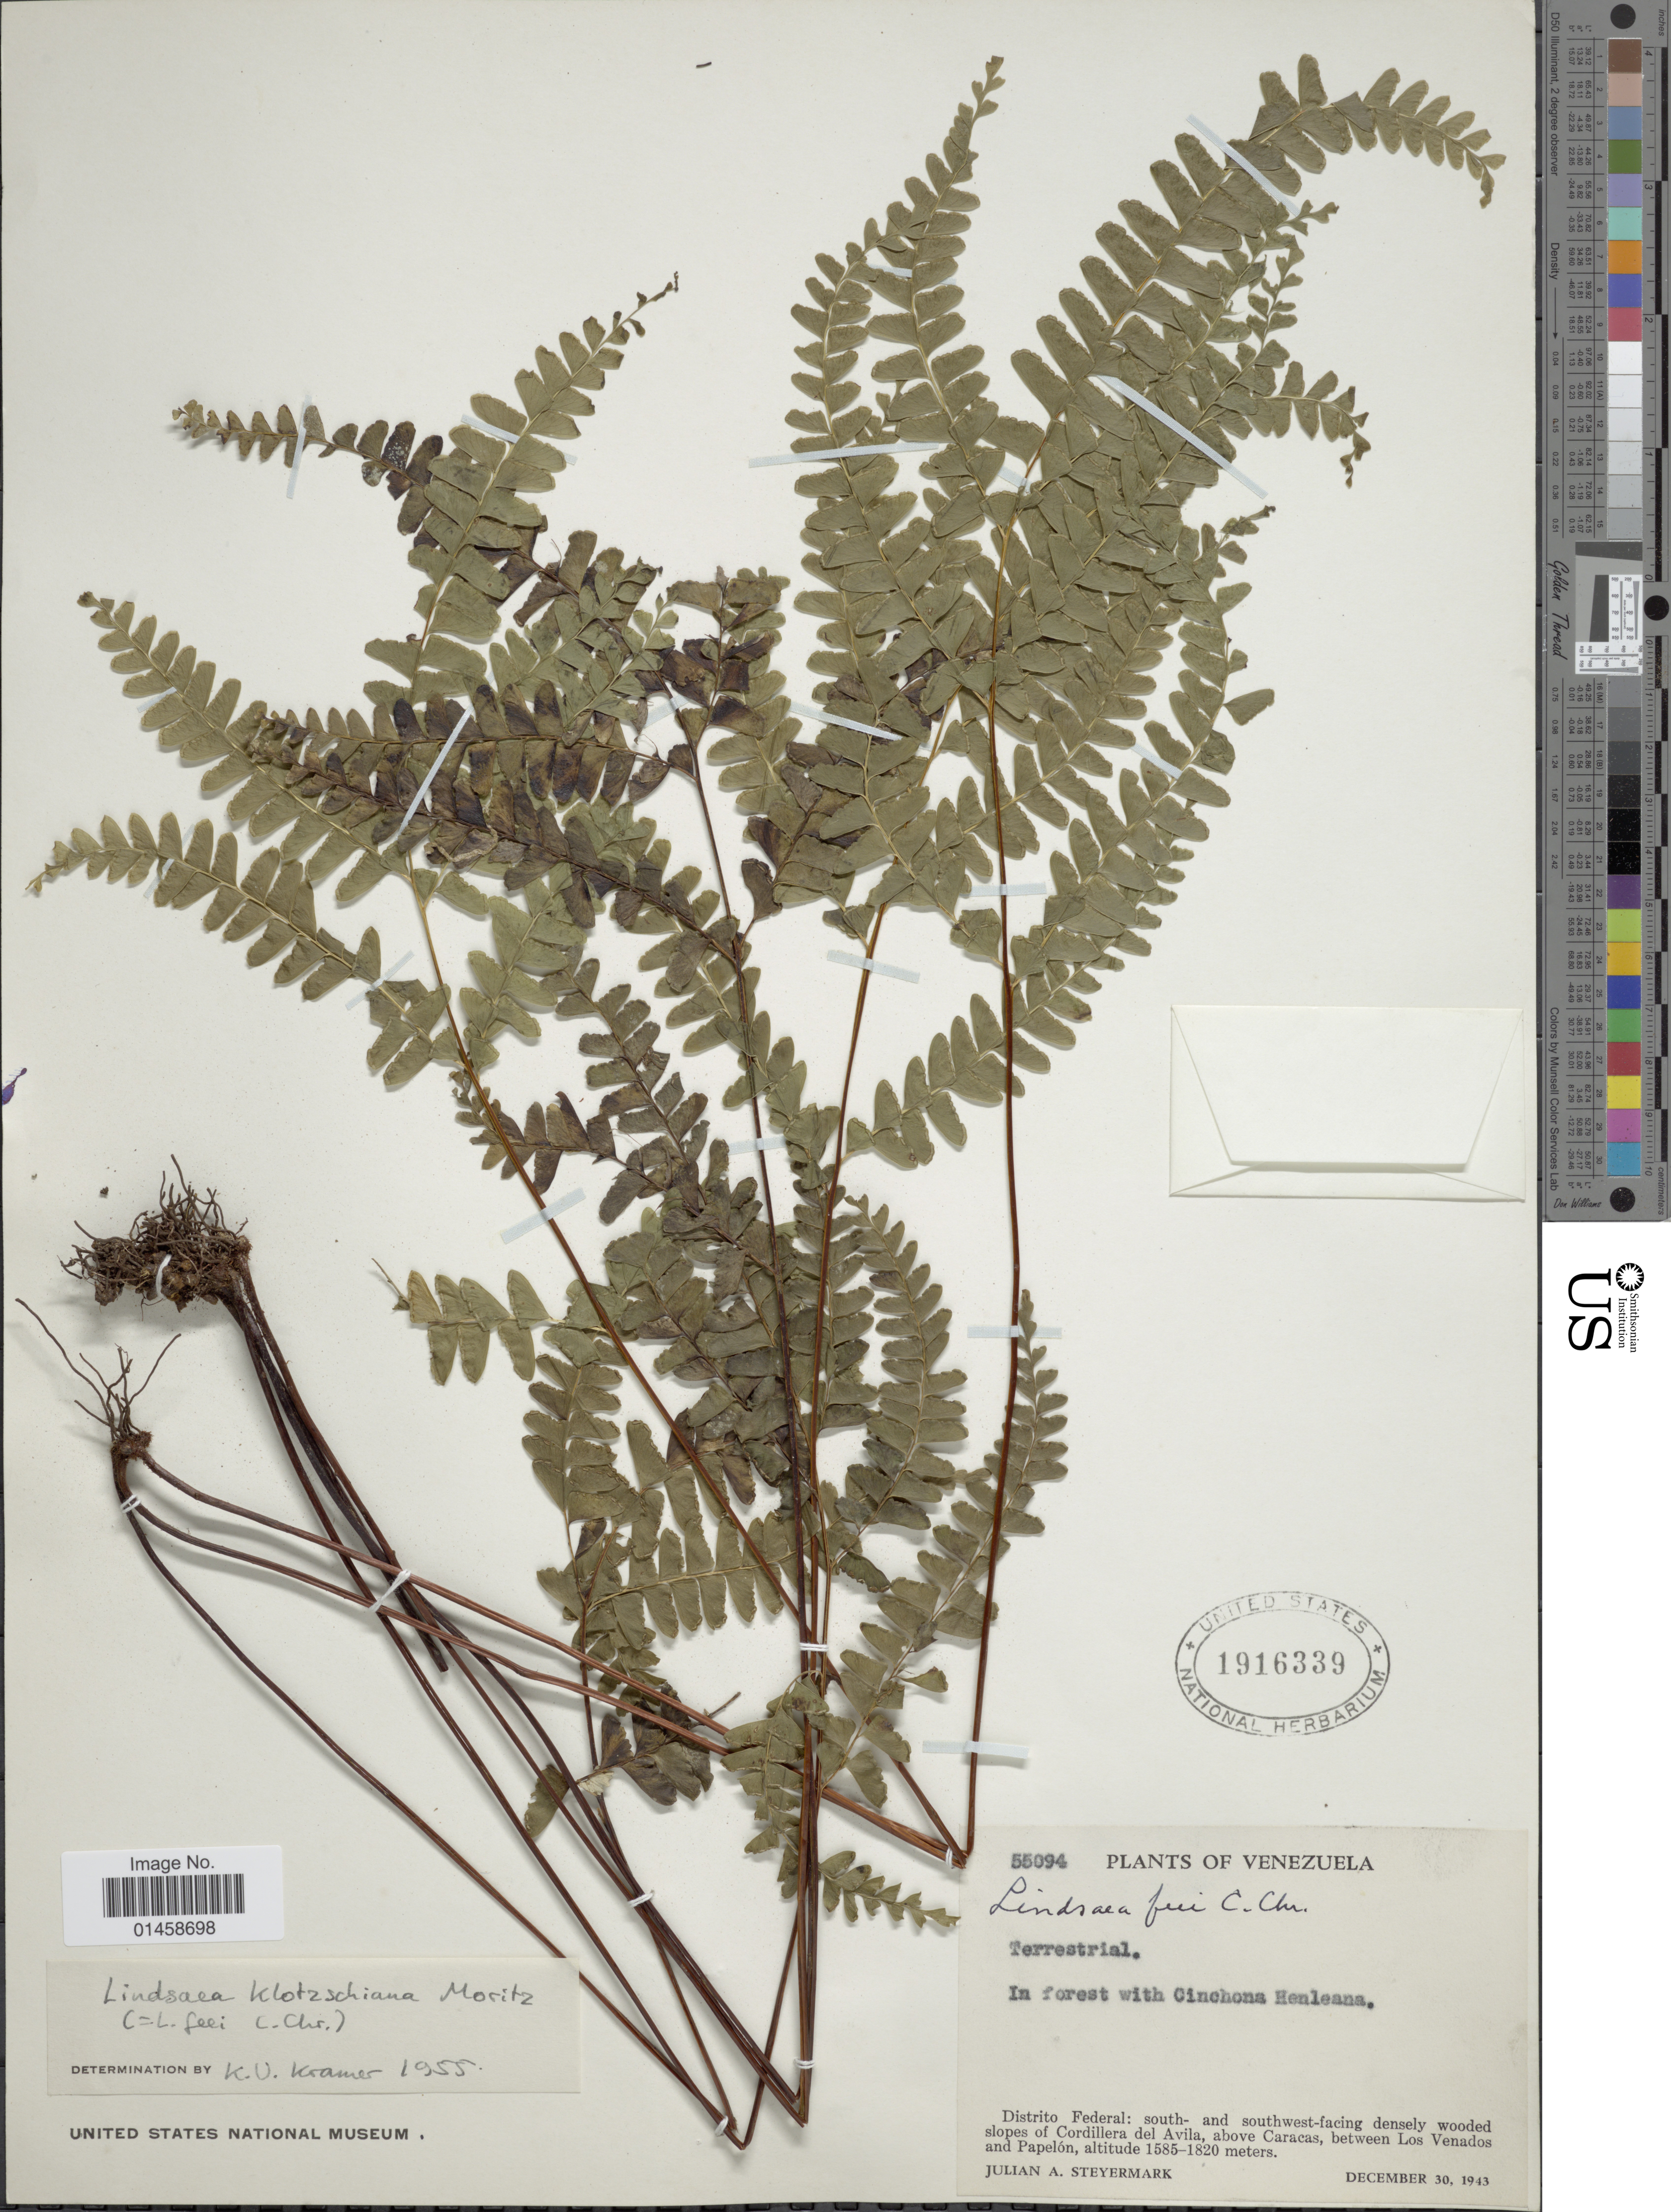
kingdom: Plantae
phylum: Tracheophyta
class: Polypodiopsida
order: Polypodiales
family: Lindsaeaceae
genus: Lindsaea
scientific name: Lindsaea klotzchiana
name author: Moritz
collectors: J. Steyermark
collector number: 55094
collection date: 1943-12-30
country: Venezuela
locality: Distrito Federal: south- and southwest- facing densely wooded slopes of Cordillera del Avila, above Caracas, between Los Venados and Papelón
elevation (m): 1585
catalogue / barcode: US 1916339